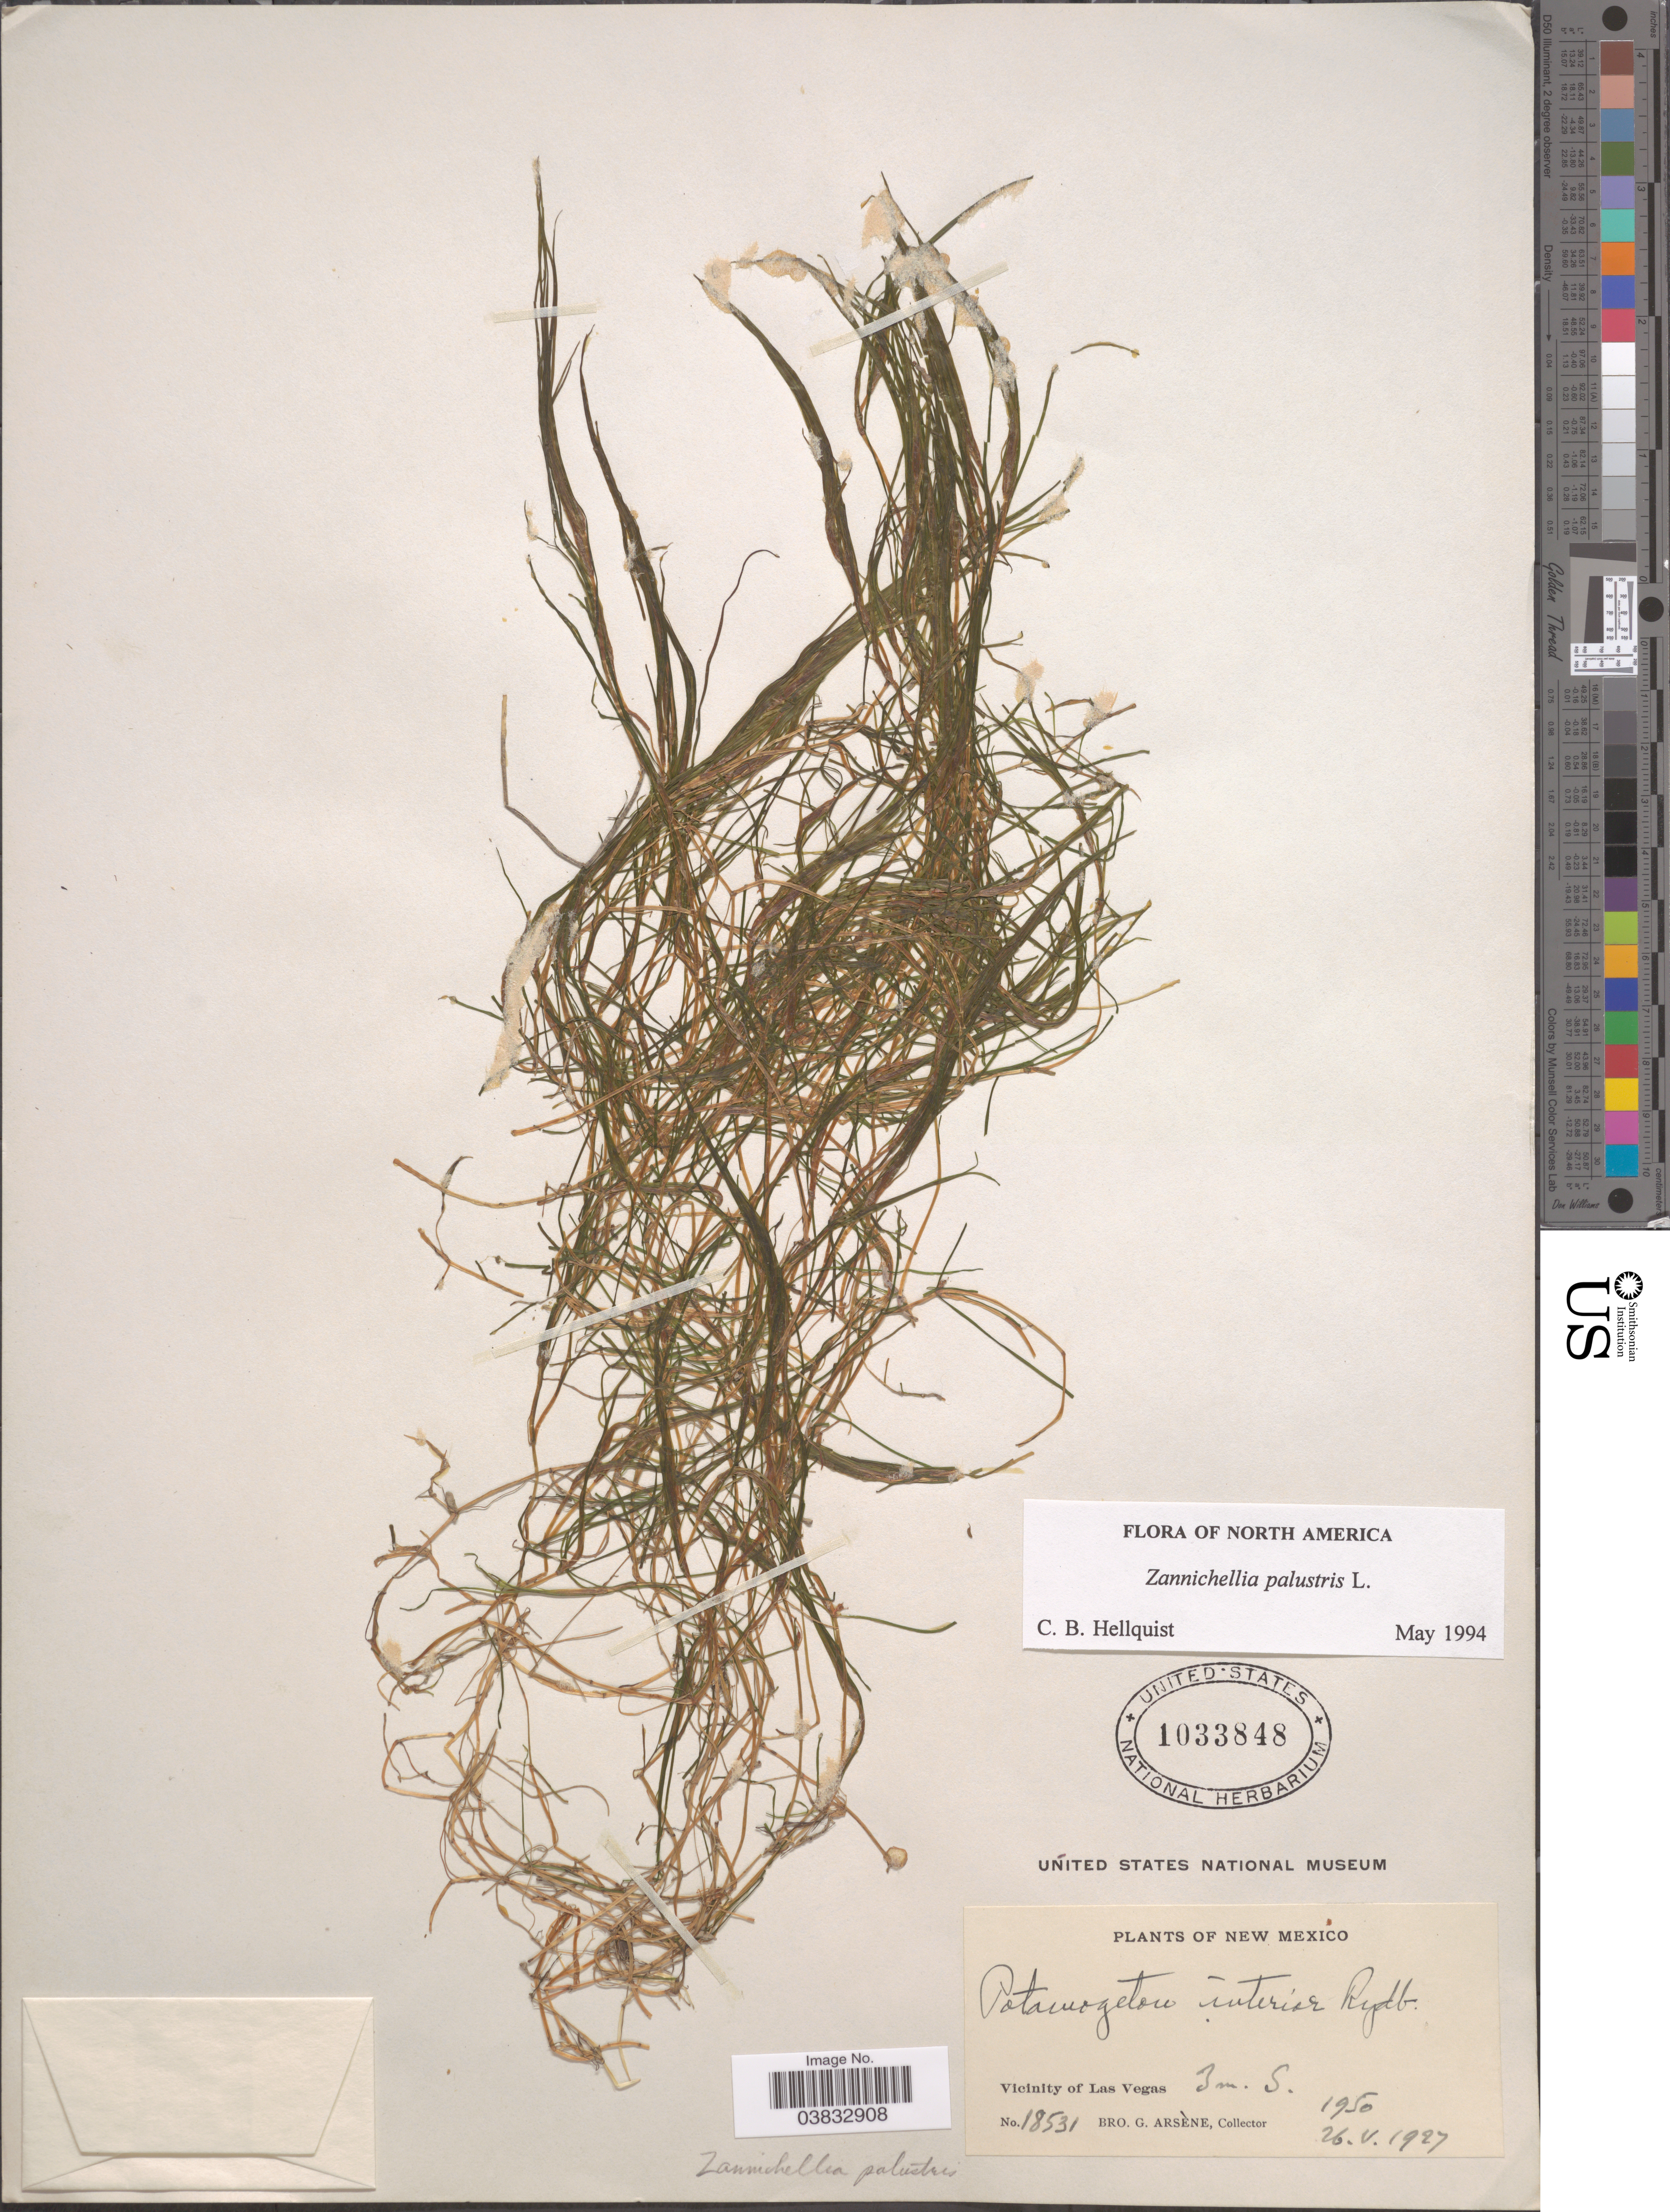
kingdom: Plantae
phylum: Tracheophyta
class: Liliopsida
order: Alismatales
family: Potamogetonaceae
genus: Zannichellia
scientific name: Zannichellia palustris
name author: L.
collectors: Bro. G. Arsène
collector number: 18531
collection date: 1927-05-26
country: United States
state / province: New Mexico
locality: Vicinity of Las Vegas, 3 m. S.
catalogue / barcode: US 1033848